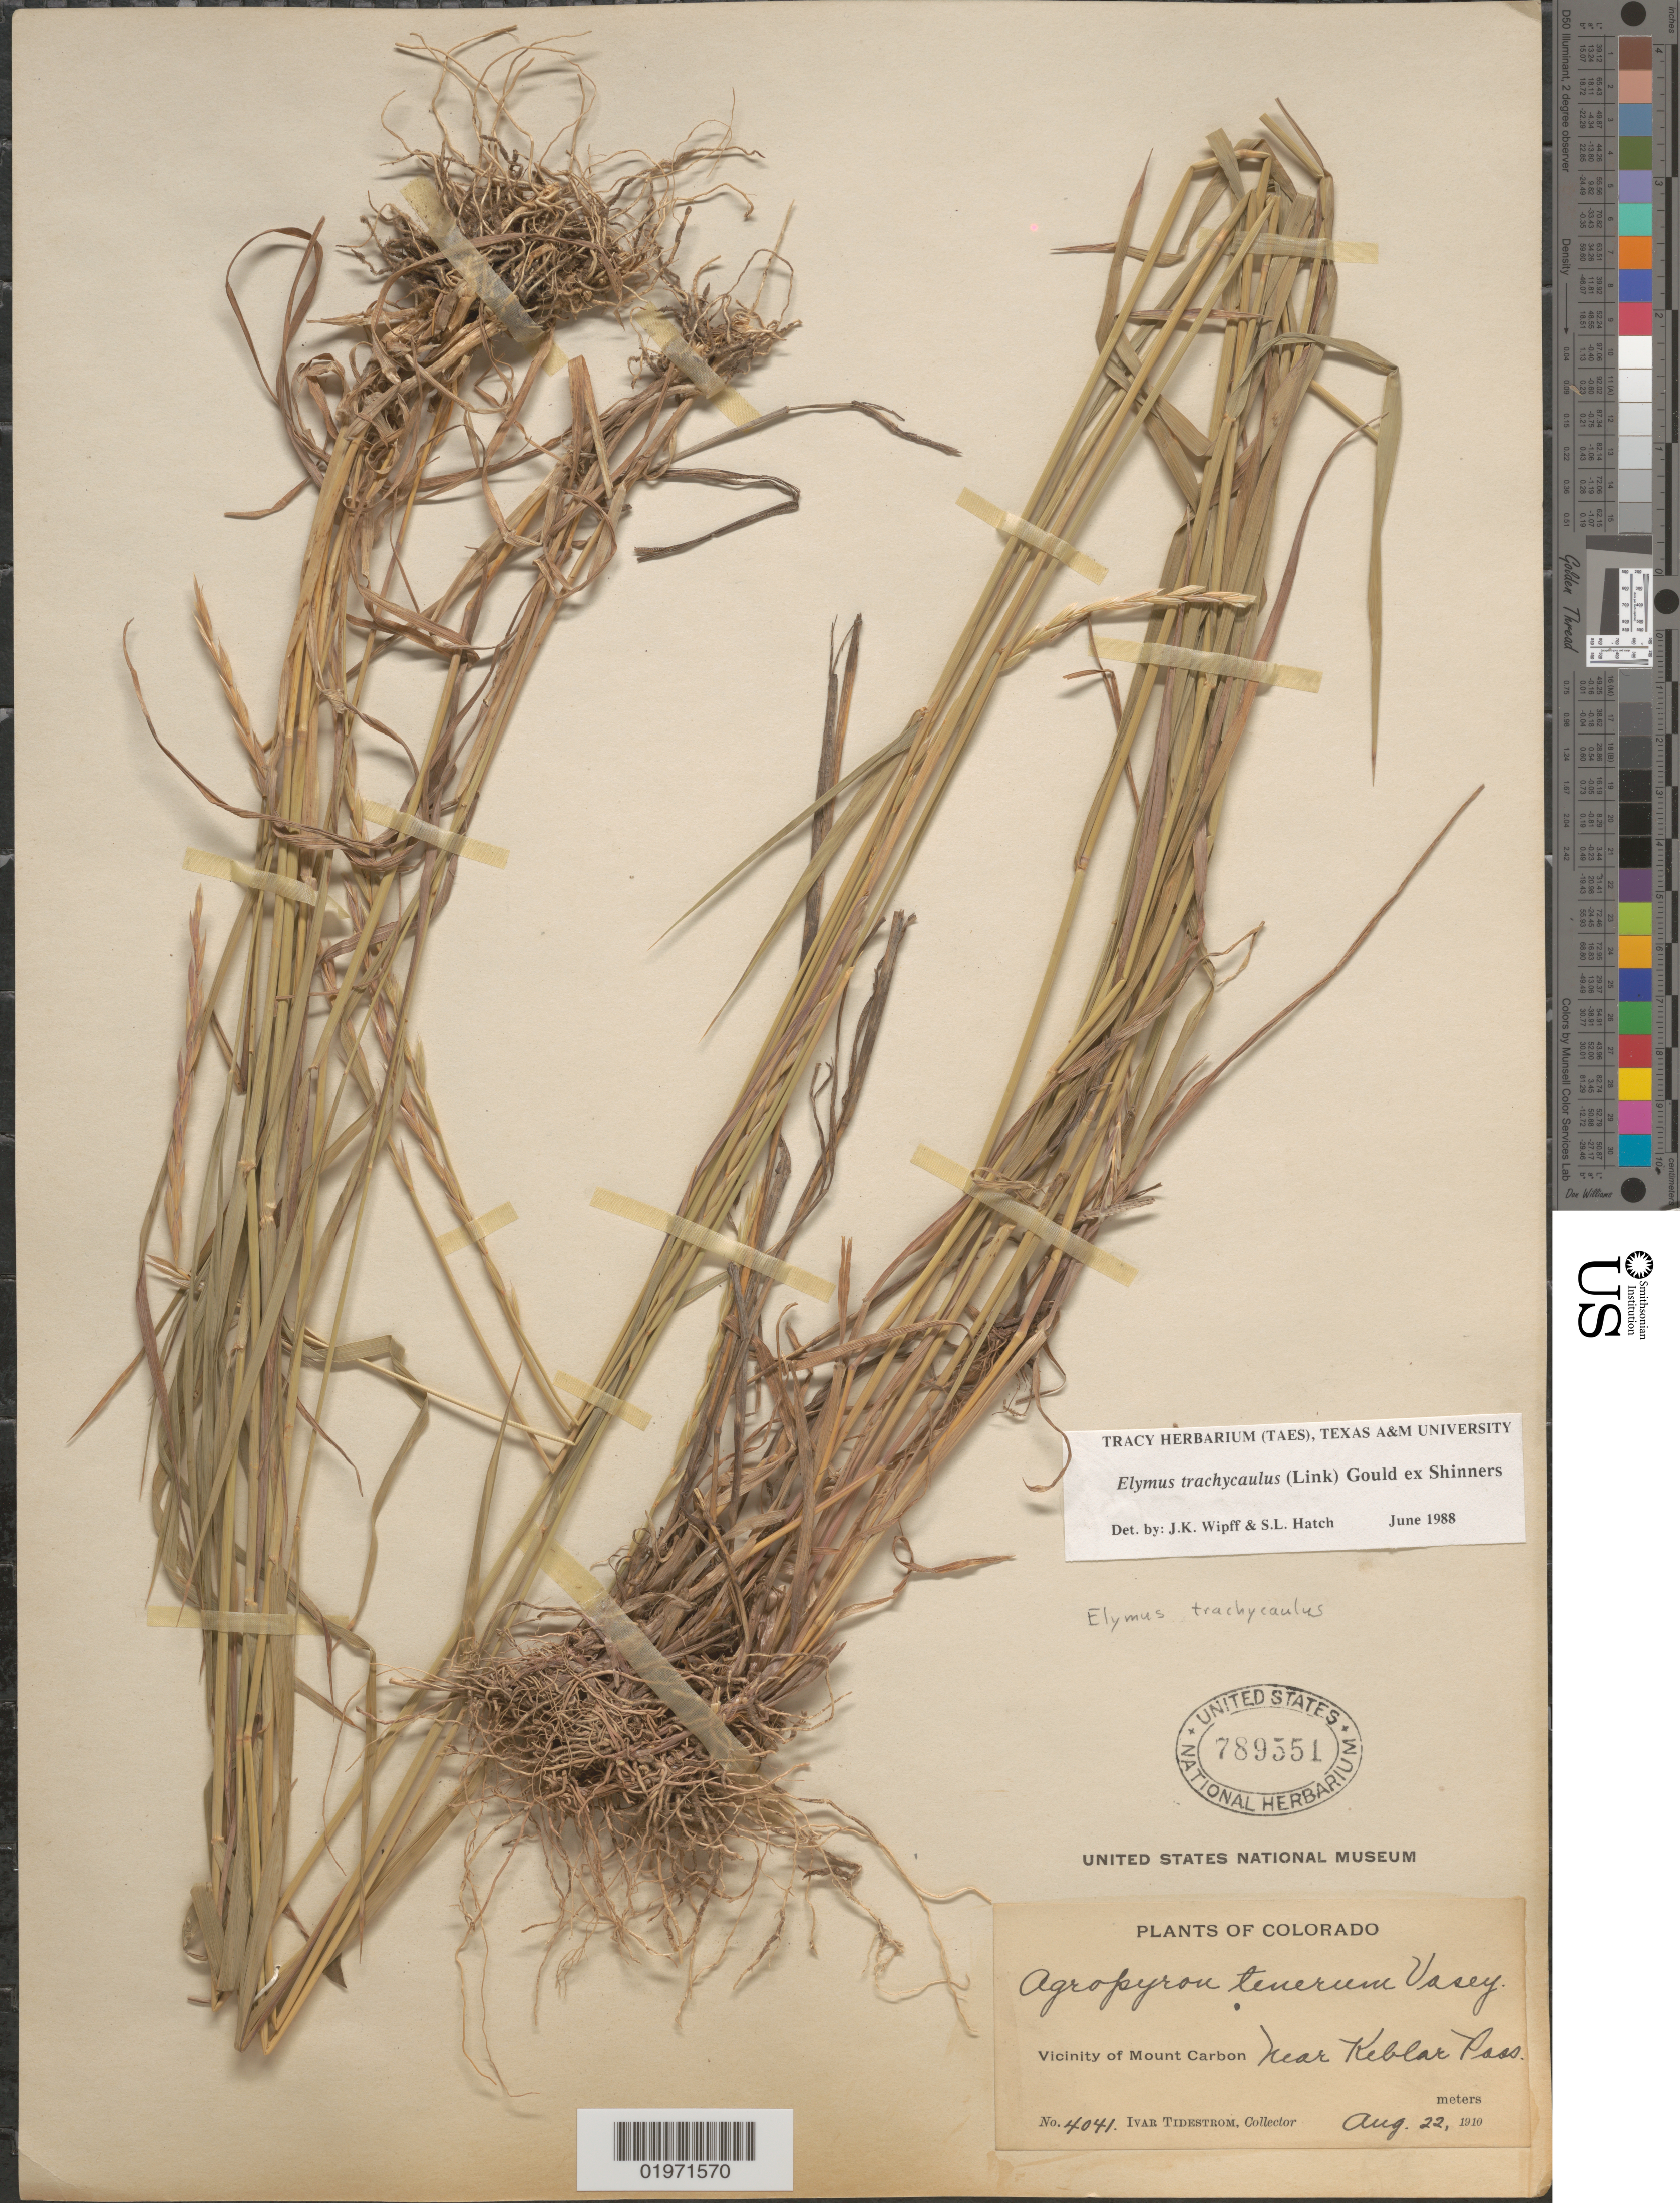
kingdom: Plantae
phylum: Tracheophyta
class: Liliopsida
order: Poales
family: Poaceae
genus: Elymus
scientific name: Elymus trachycaulus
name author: (Link) Gould ex Shinners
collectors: I. F. Tidestrom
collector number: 4041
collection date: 1910-08-22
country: United States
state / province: Colorado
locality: Vicinity of Mount Carbon. Near Keblar Pass.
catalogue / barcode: US 789551